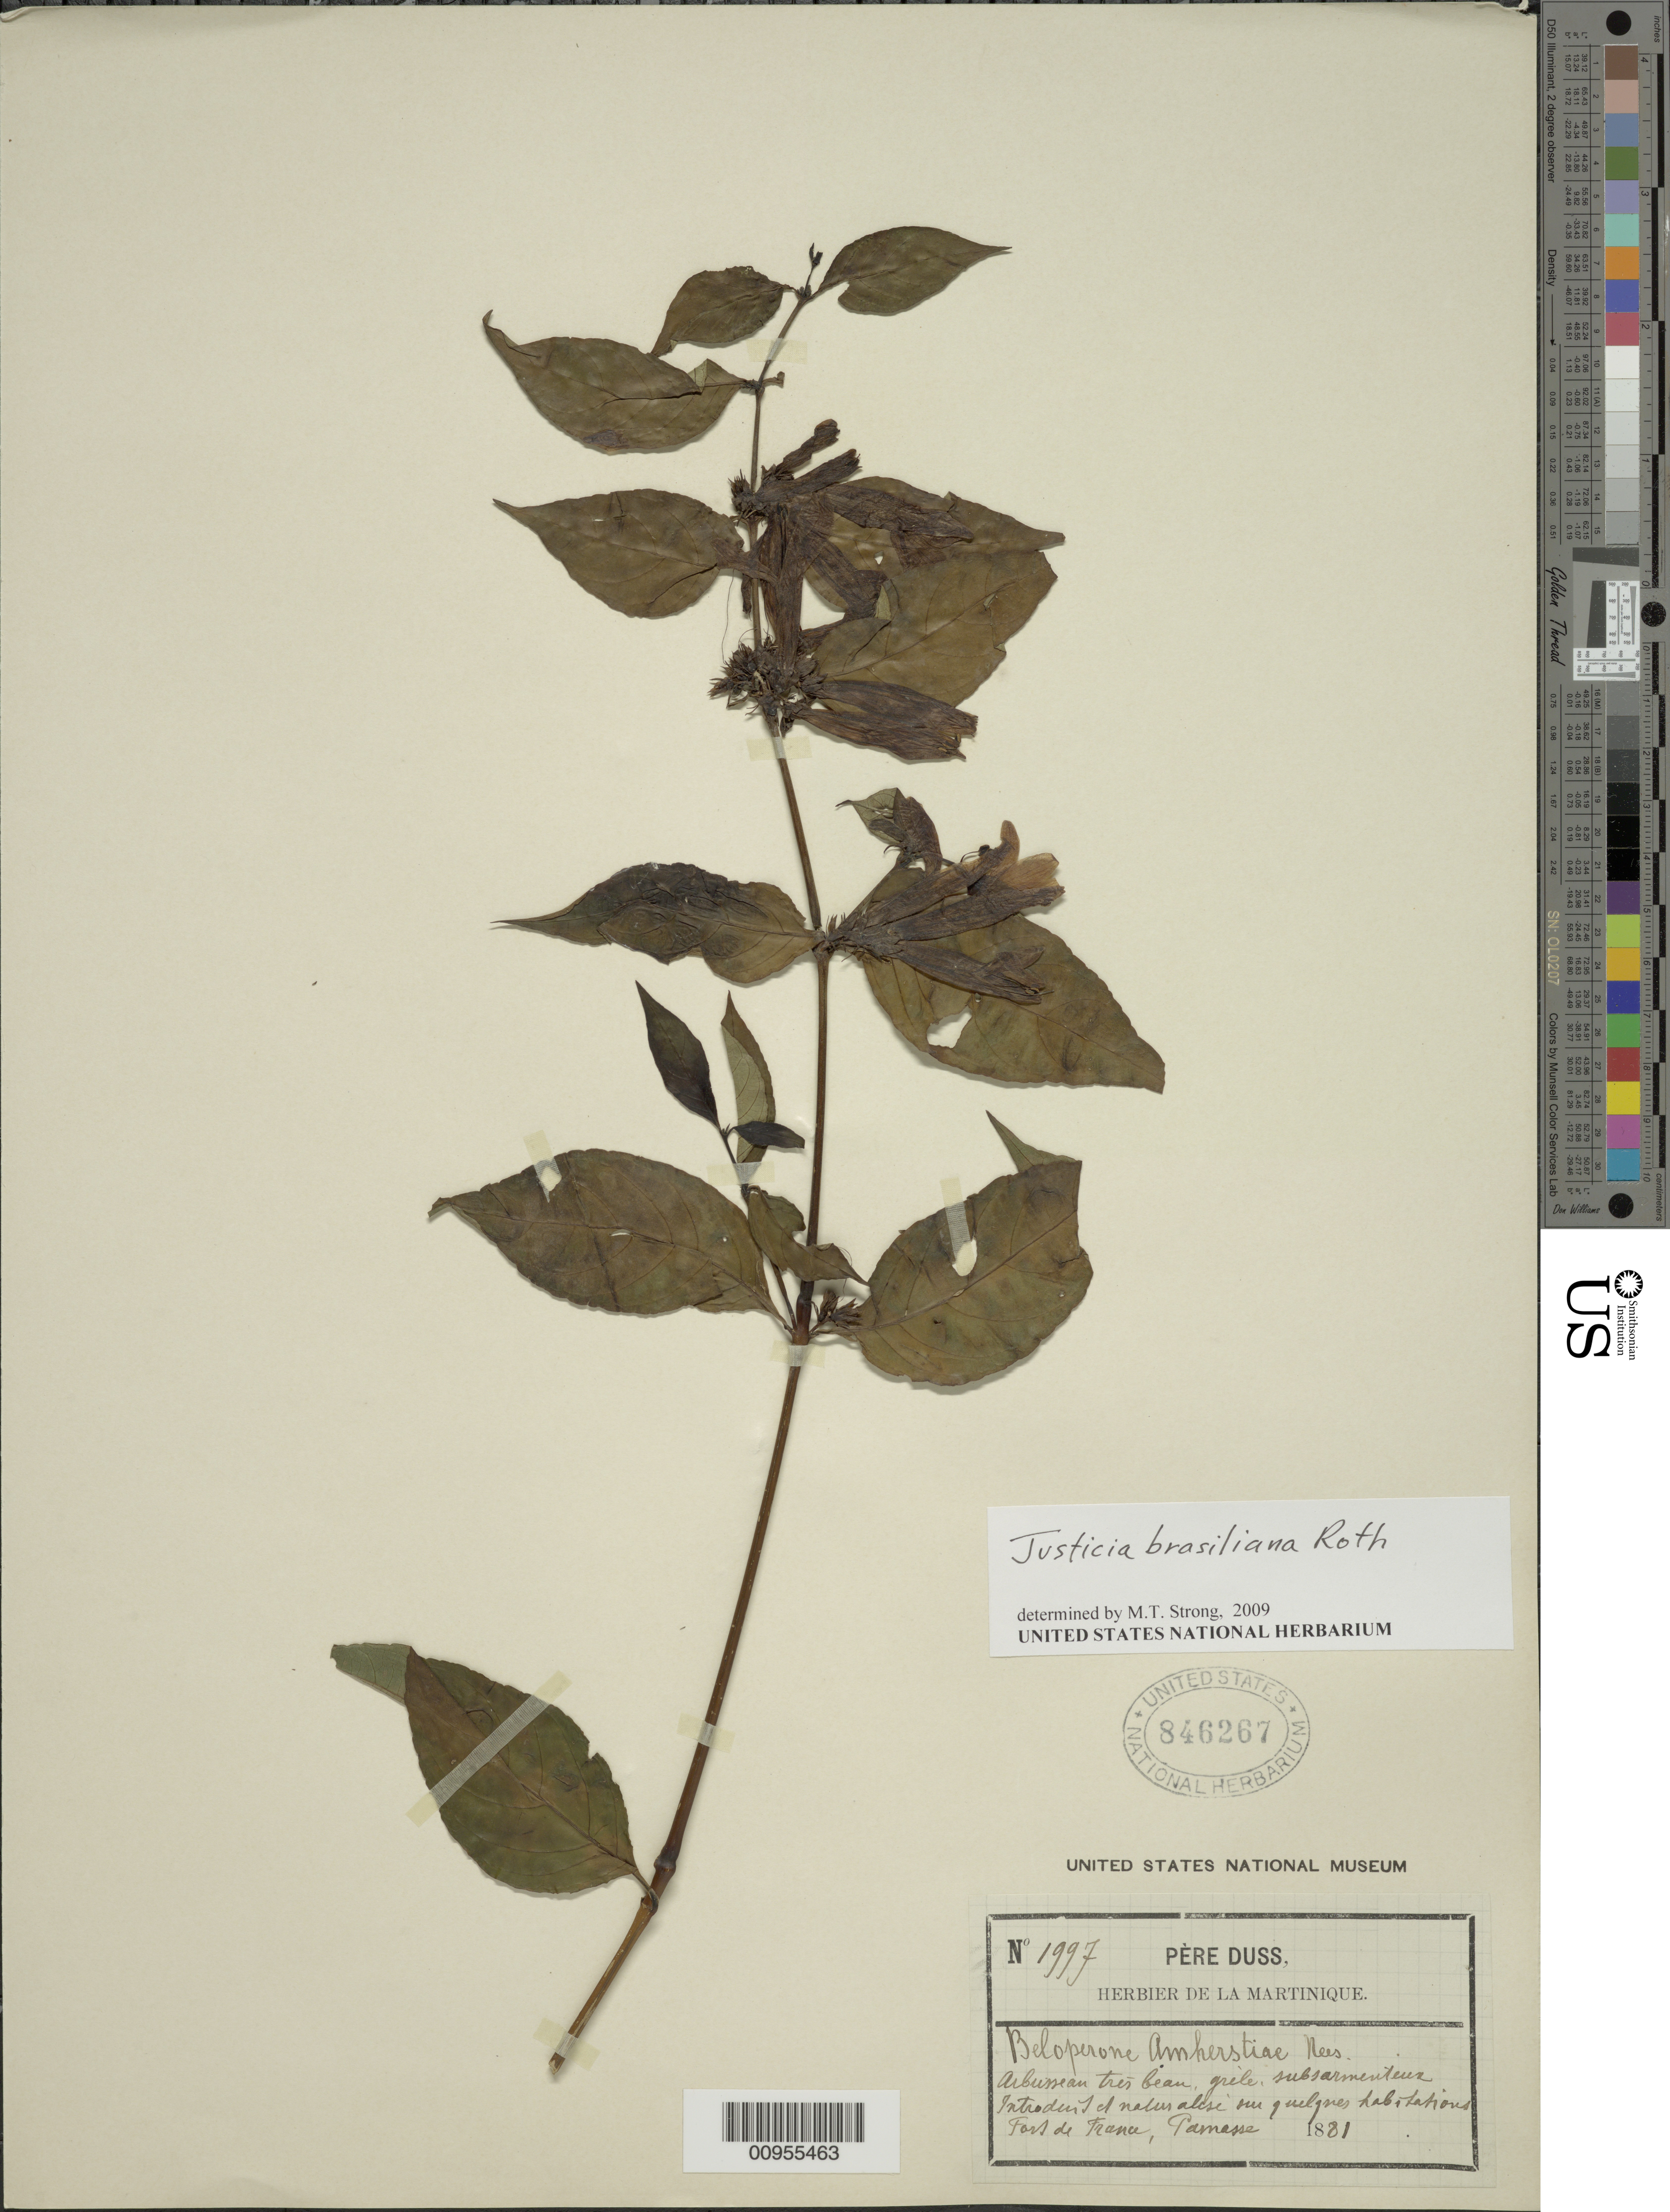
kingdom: Plantae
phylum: Tracheophyta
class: Magnoliopsida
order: Lamiales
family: Acanthaceae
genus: Justicia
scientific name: Justicia brasiliana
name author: Roth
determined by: Strong, M. T., (US), Smithsonian Institution - National Museum of Natural History (UNITED STATES)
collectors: Père Duss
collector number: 1997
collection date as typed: ---1881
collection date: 1881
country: Martinique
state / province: Fort-de-France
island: Martinique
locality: Fort de France, Parnesse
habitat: Littoral sableux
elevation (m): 101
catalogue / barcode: US 846267